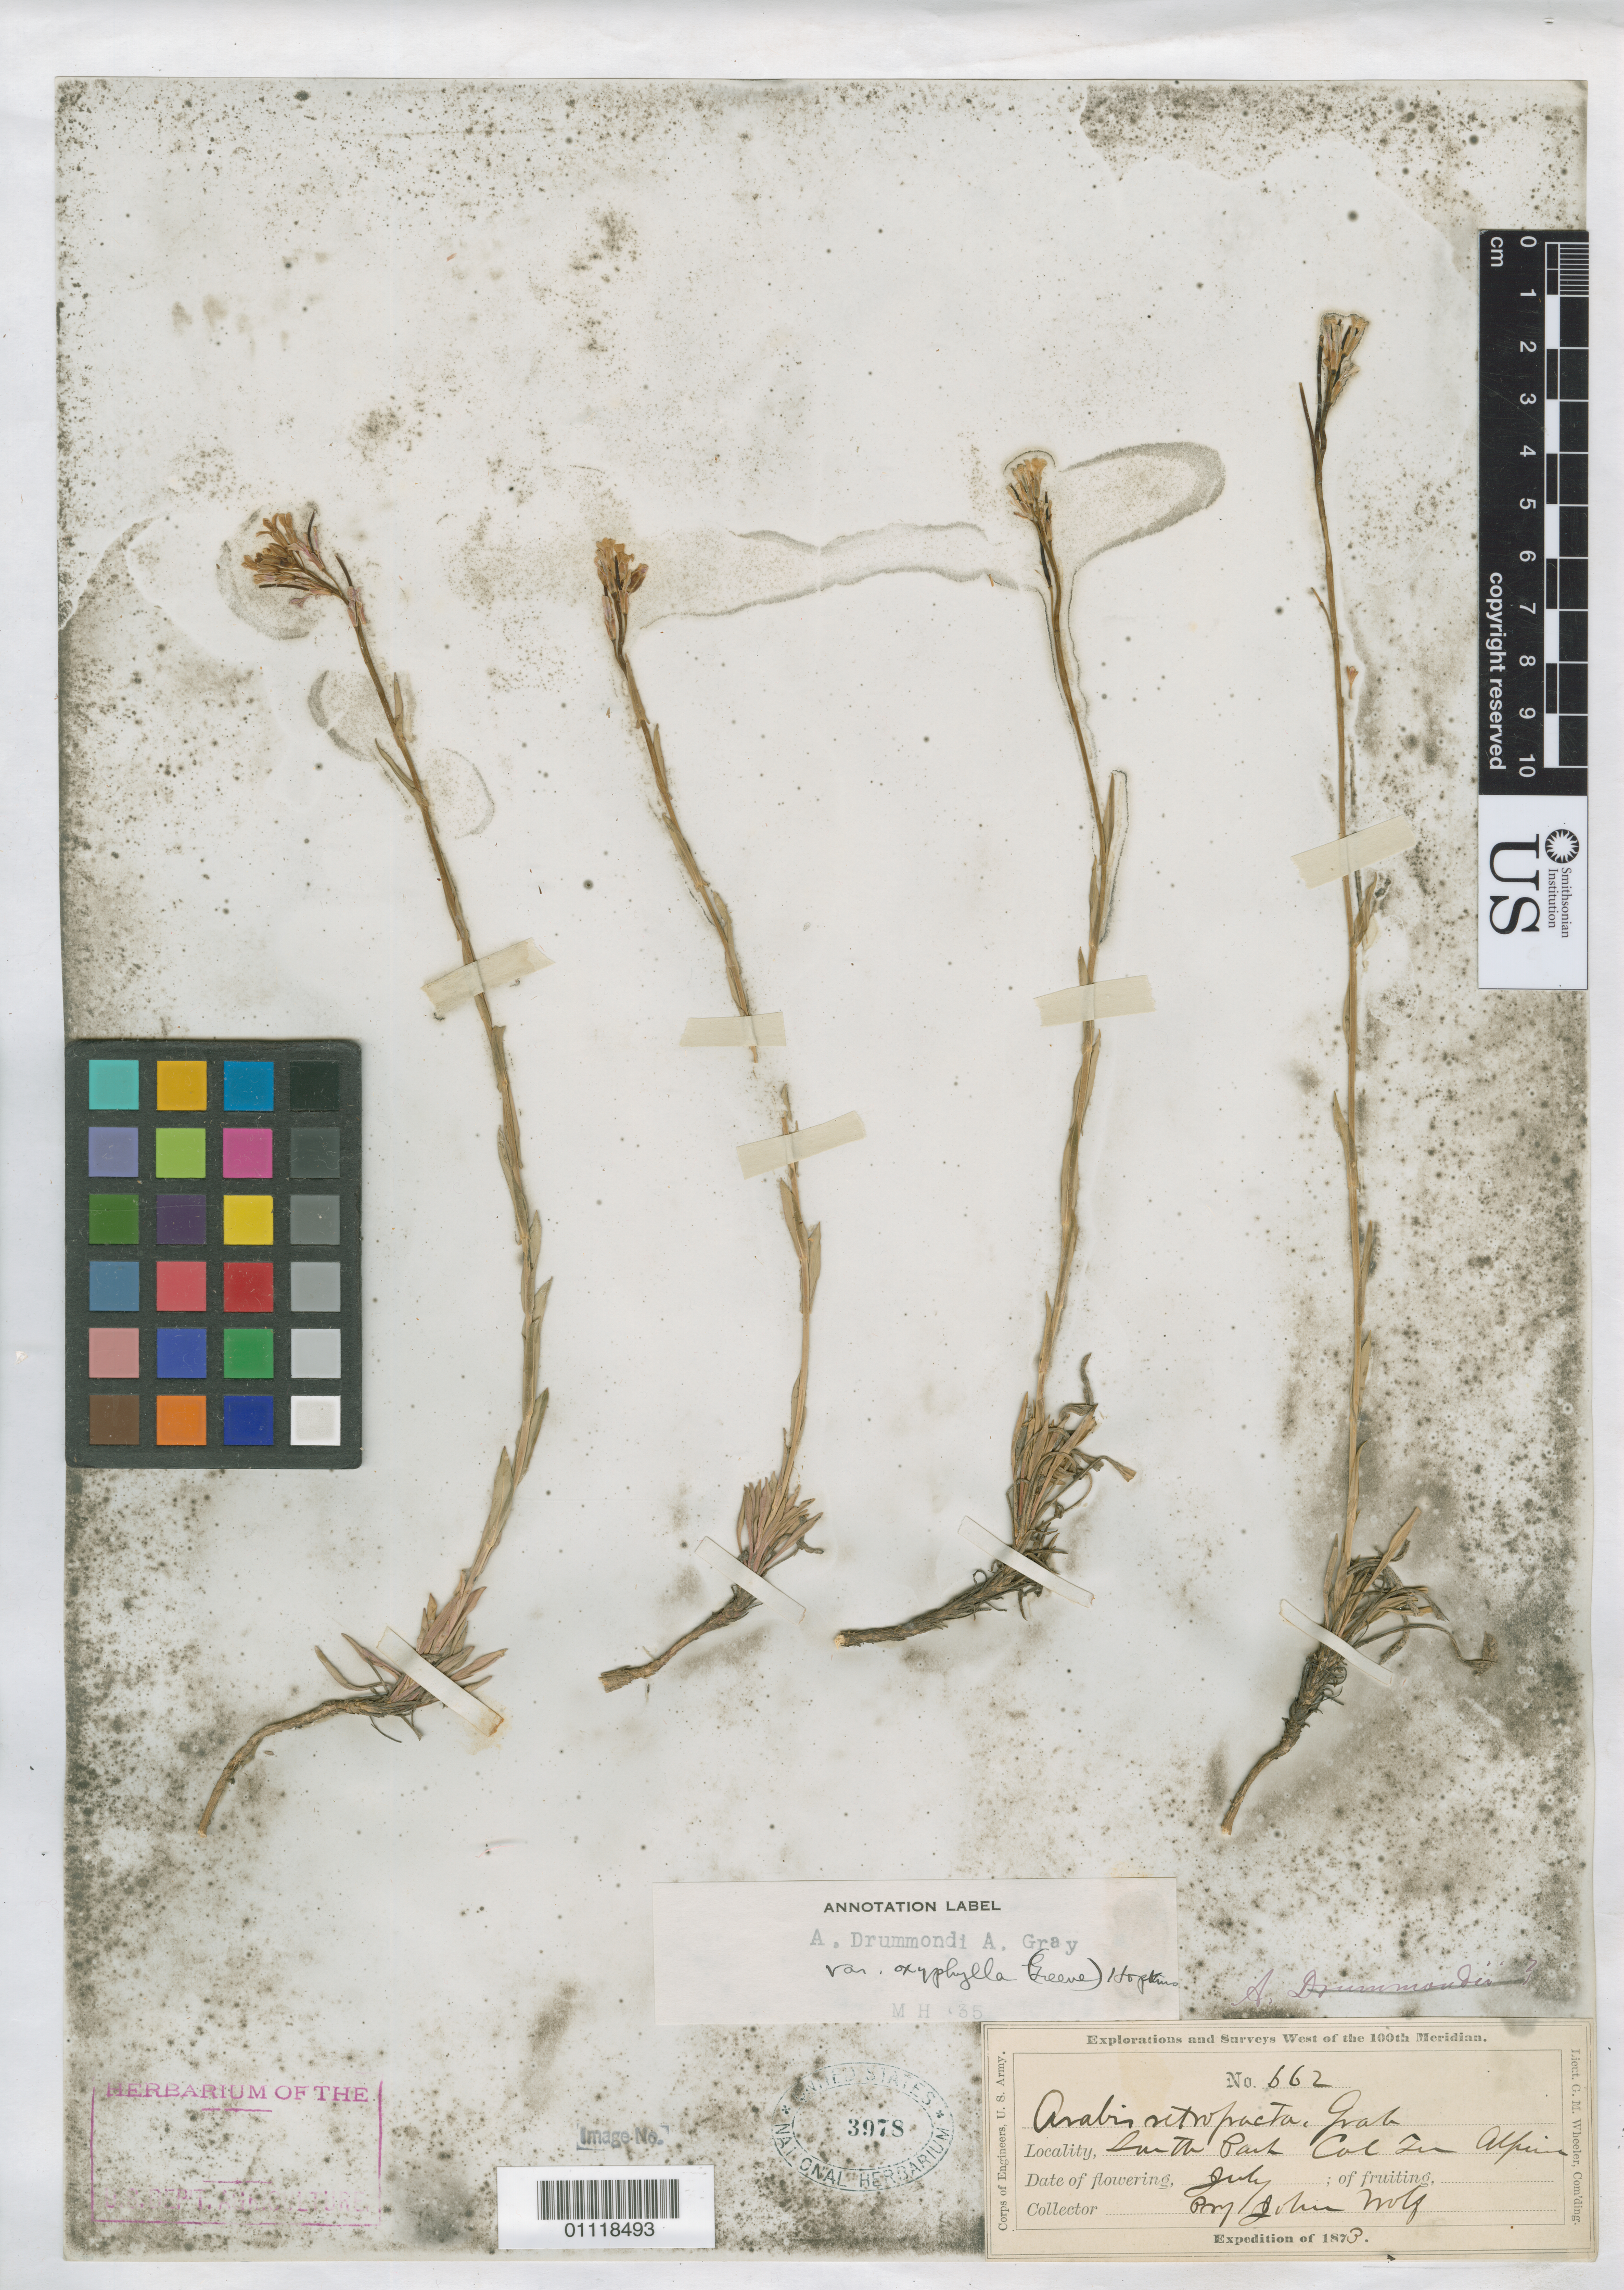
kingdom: Plantae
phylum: Tracheophyta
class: Magnoliopsida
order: Brassicales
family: Brassicaceae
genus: Arabis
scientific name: Arabis drummondii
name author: A. Gray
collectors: J. Wolf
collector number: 662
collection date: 1873-07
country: United States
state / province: Colorado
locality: South Park, Col. Ter.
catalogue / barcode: US 3978